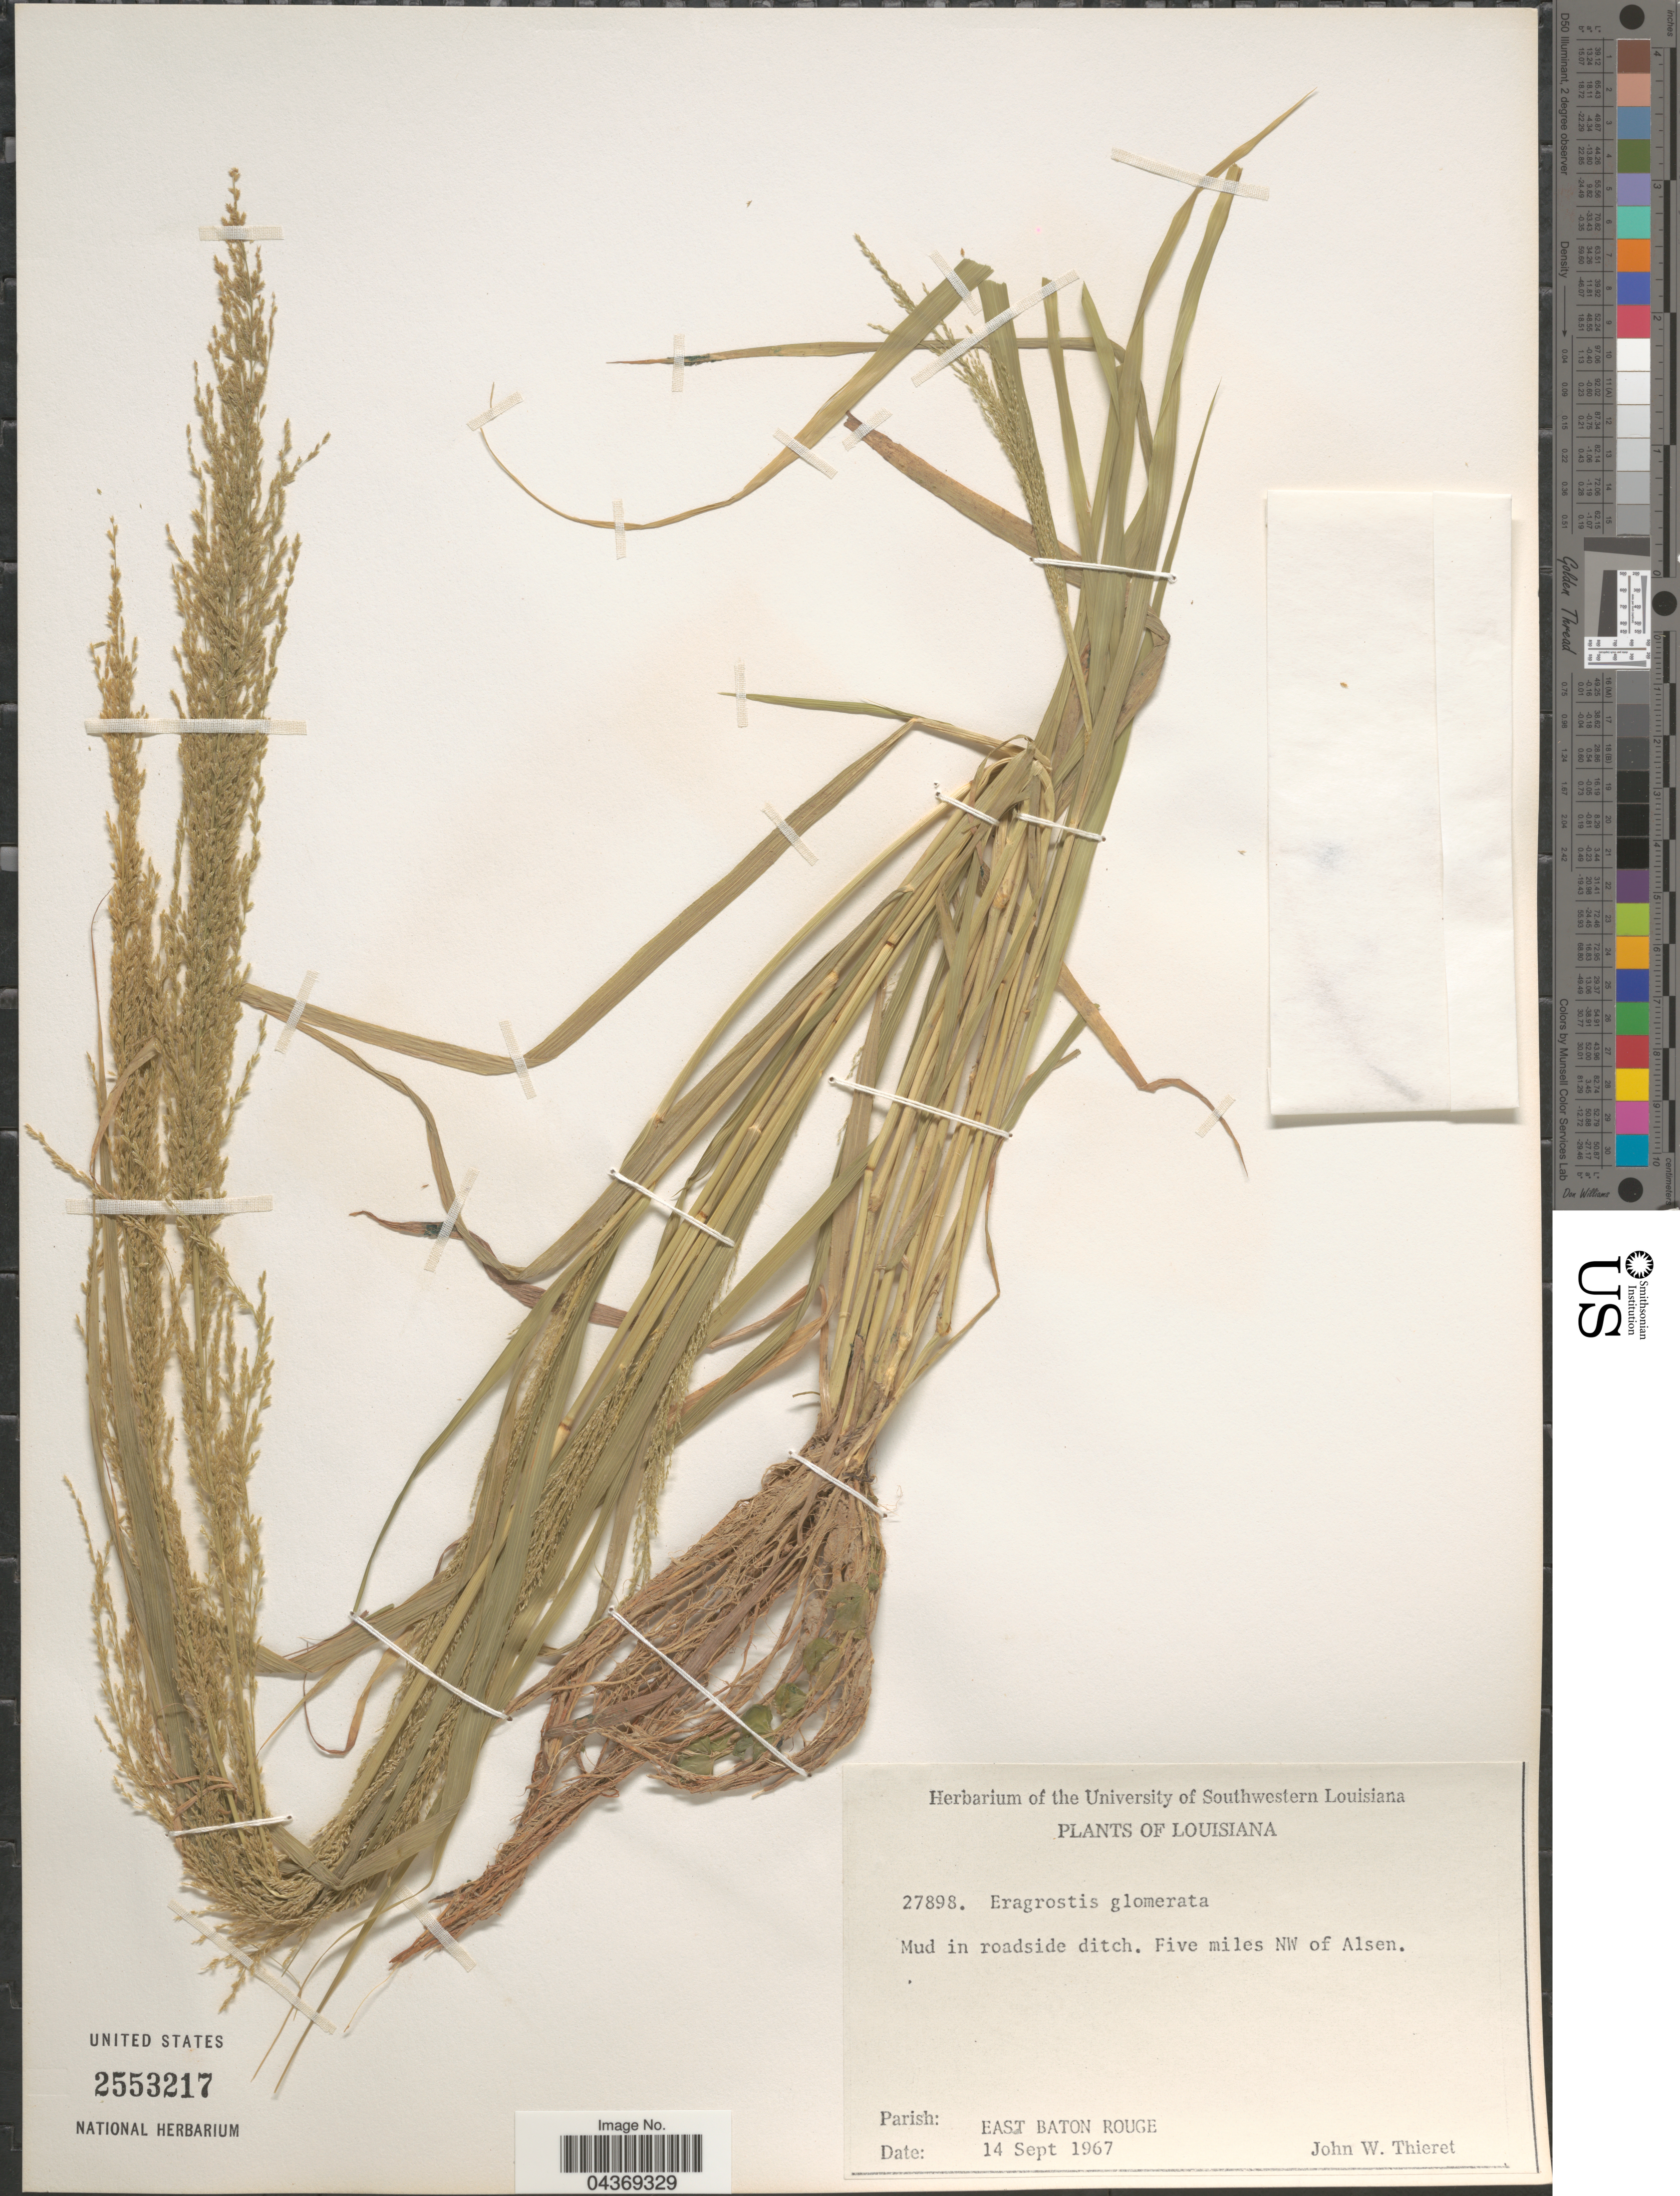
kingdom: Plantae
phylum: Tracheophyta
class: Liliopsida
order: Poales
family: Poaceae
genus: Eragrostis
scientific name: Eragrostis japonica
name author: (Thunb.) Trin.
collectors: J. W. Thieret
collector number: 27898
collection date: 1967-09-14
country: United States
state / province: Louisiana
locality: Mud in roadside ditch. Five miles NW of Alsen. Parish: East Baton Rouge.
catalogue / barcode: US 2553217